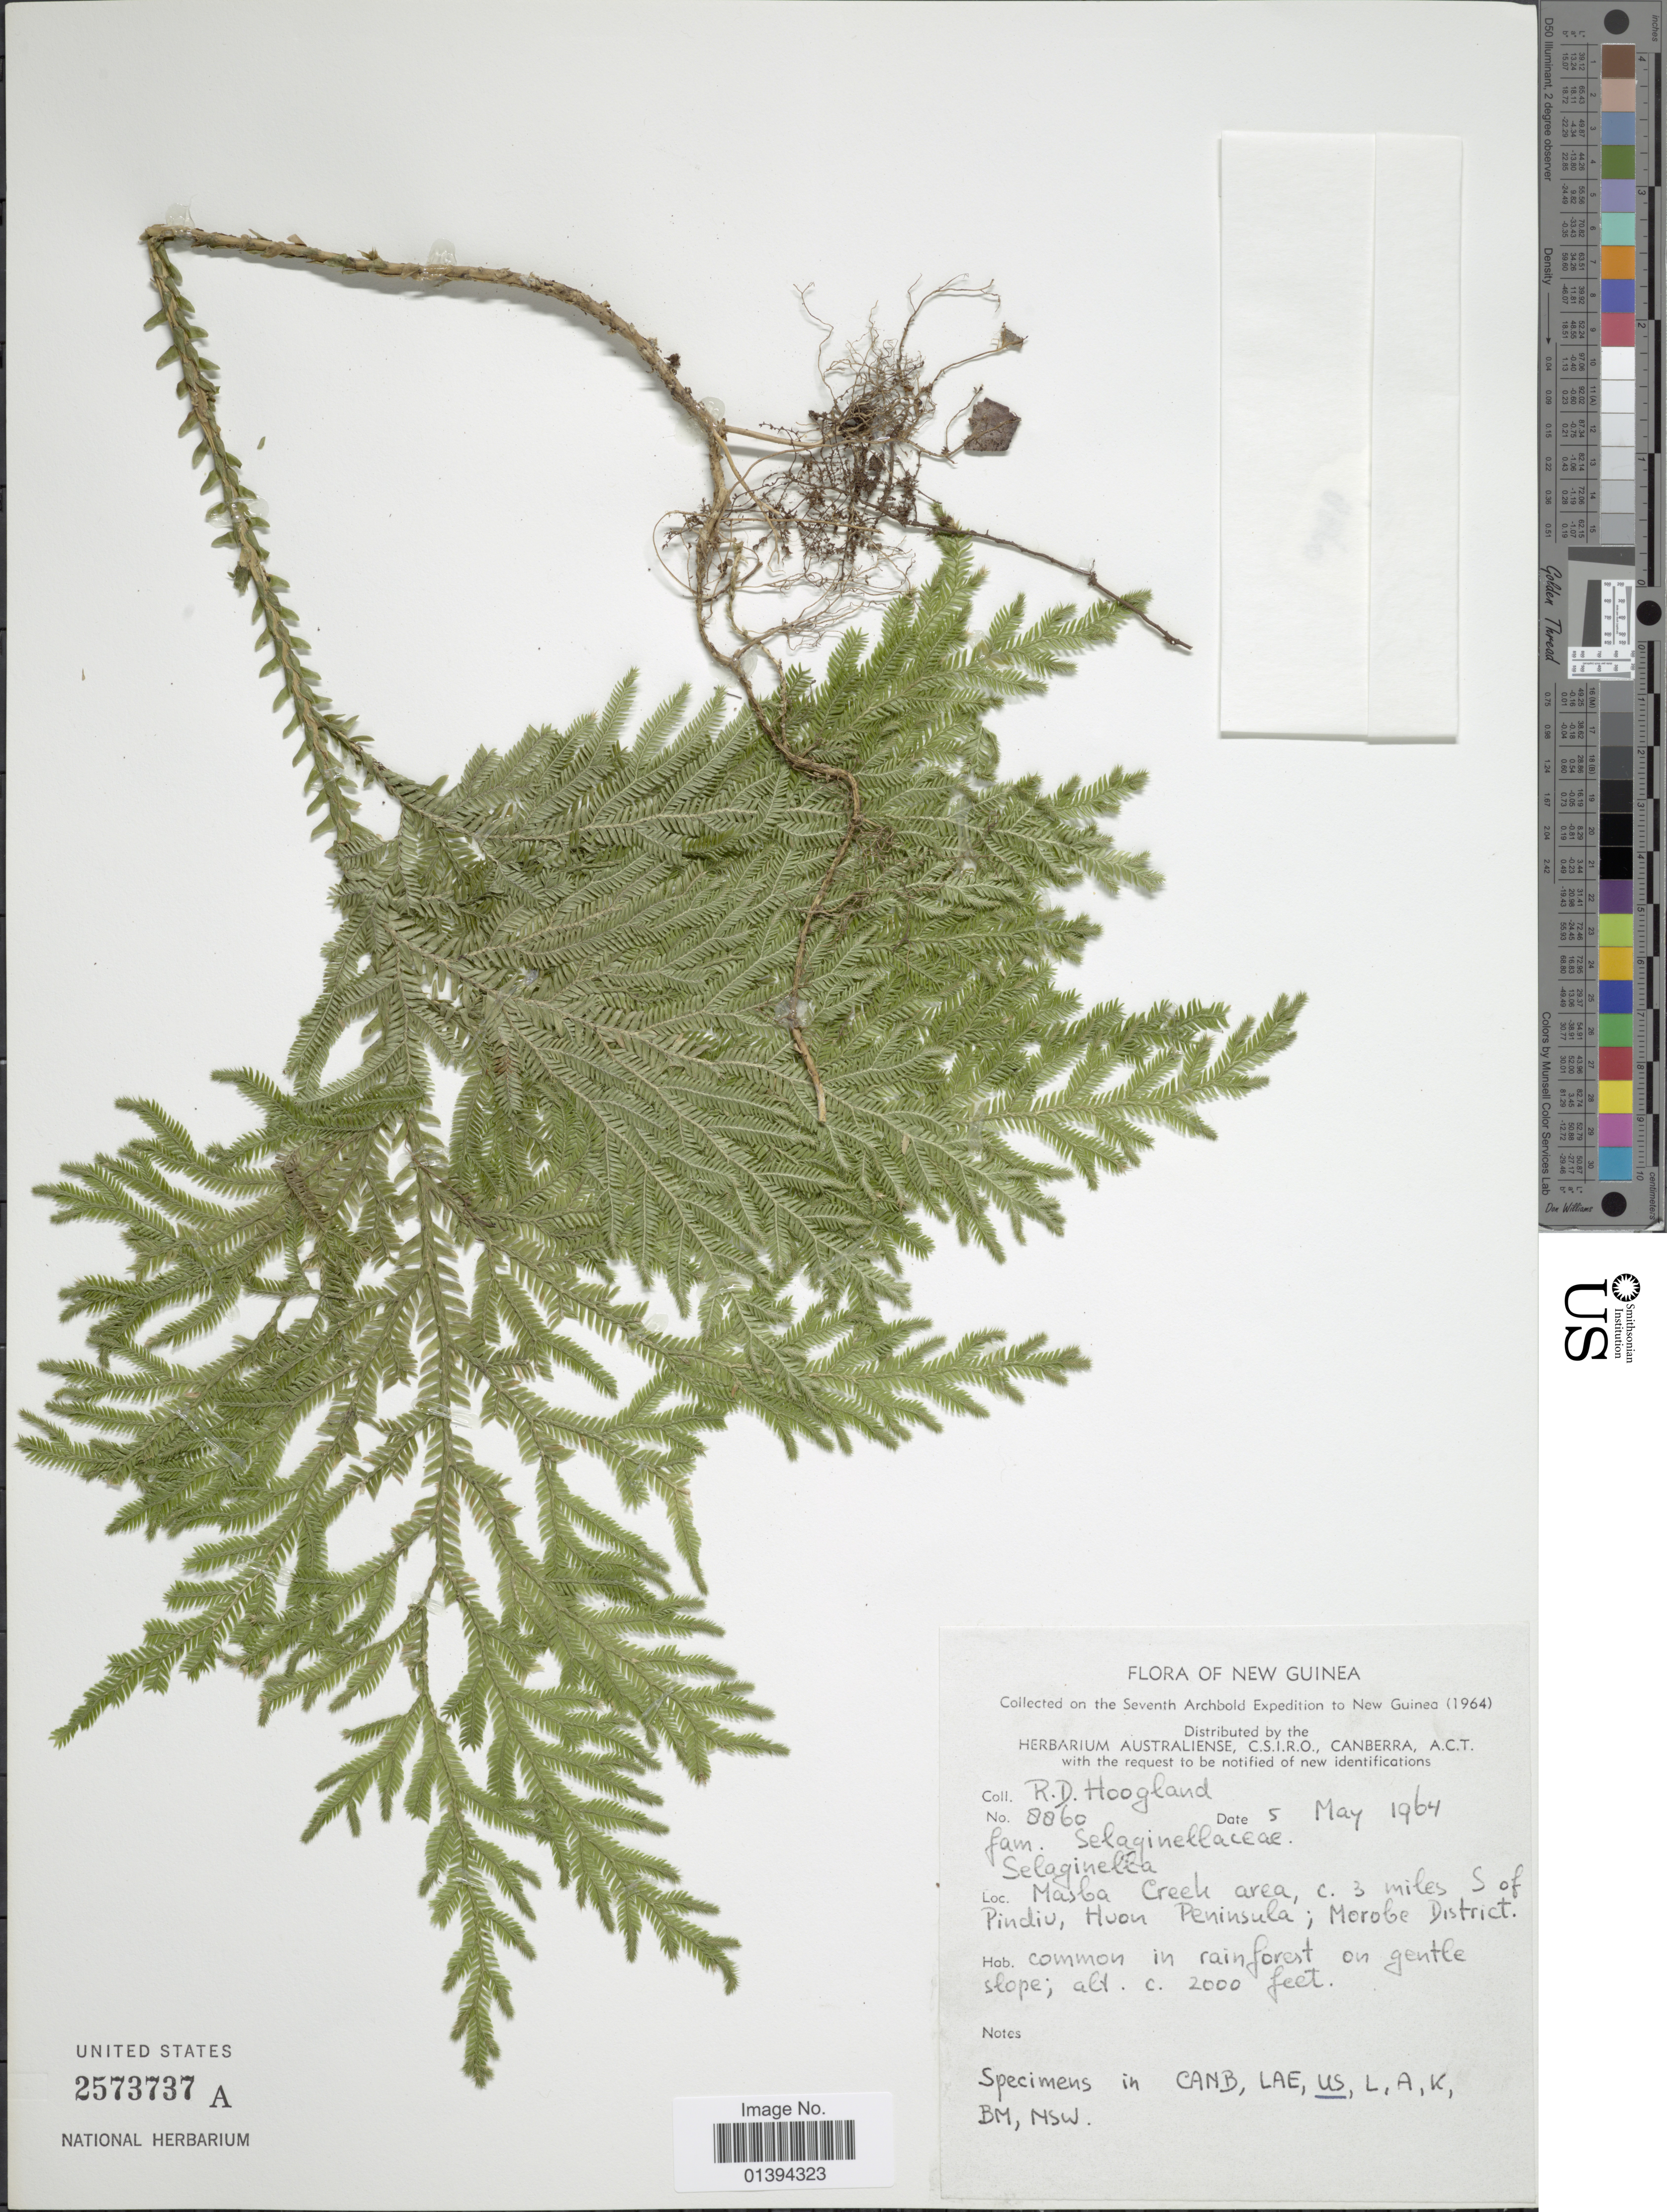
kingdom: Plantae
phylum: Tracheophyta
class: Lycopodiopsida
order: Selaginellales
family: Selaginellaceae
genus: Selaginella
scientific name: Selaginella sp.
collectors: R. D. Hoogland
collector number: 8860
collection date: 1964-05-05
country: Papua New Guinea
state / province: Morobe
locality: Masba Creek area, c. 3 miles S of Pindiv, Huon Peninsula; Morobe district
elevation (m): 610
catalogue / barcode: US 2573737A